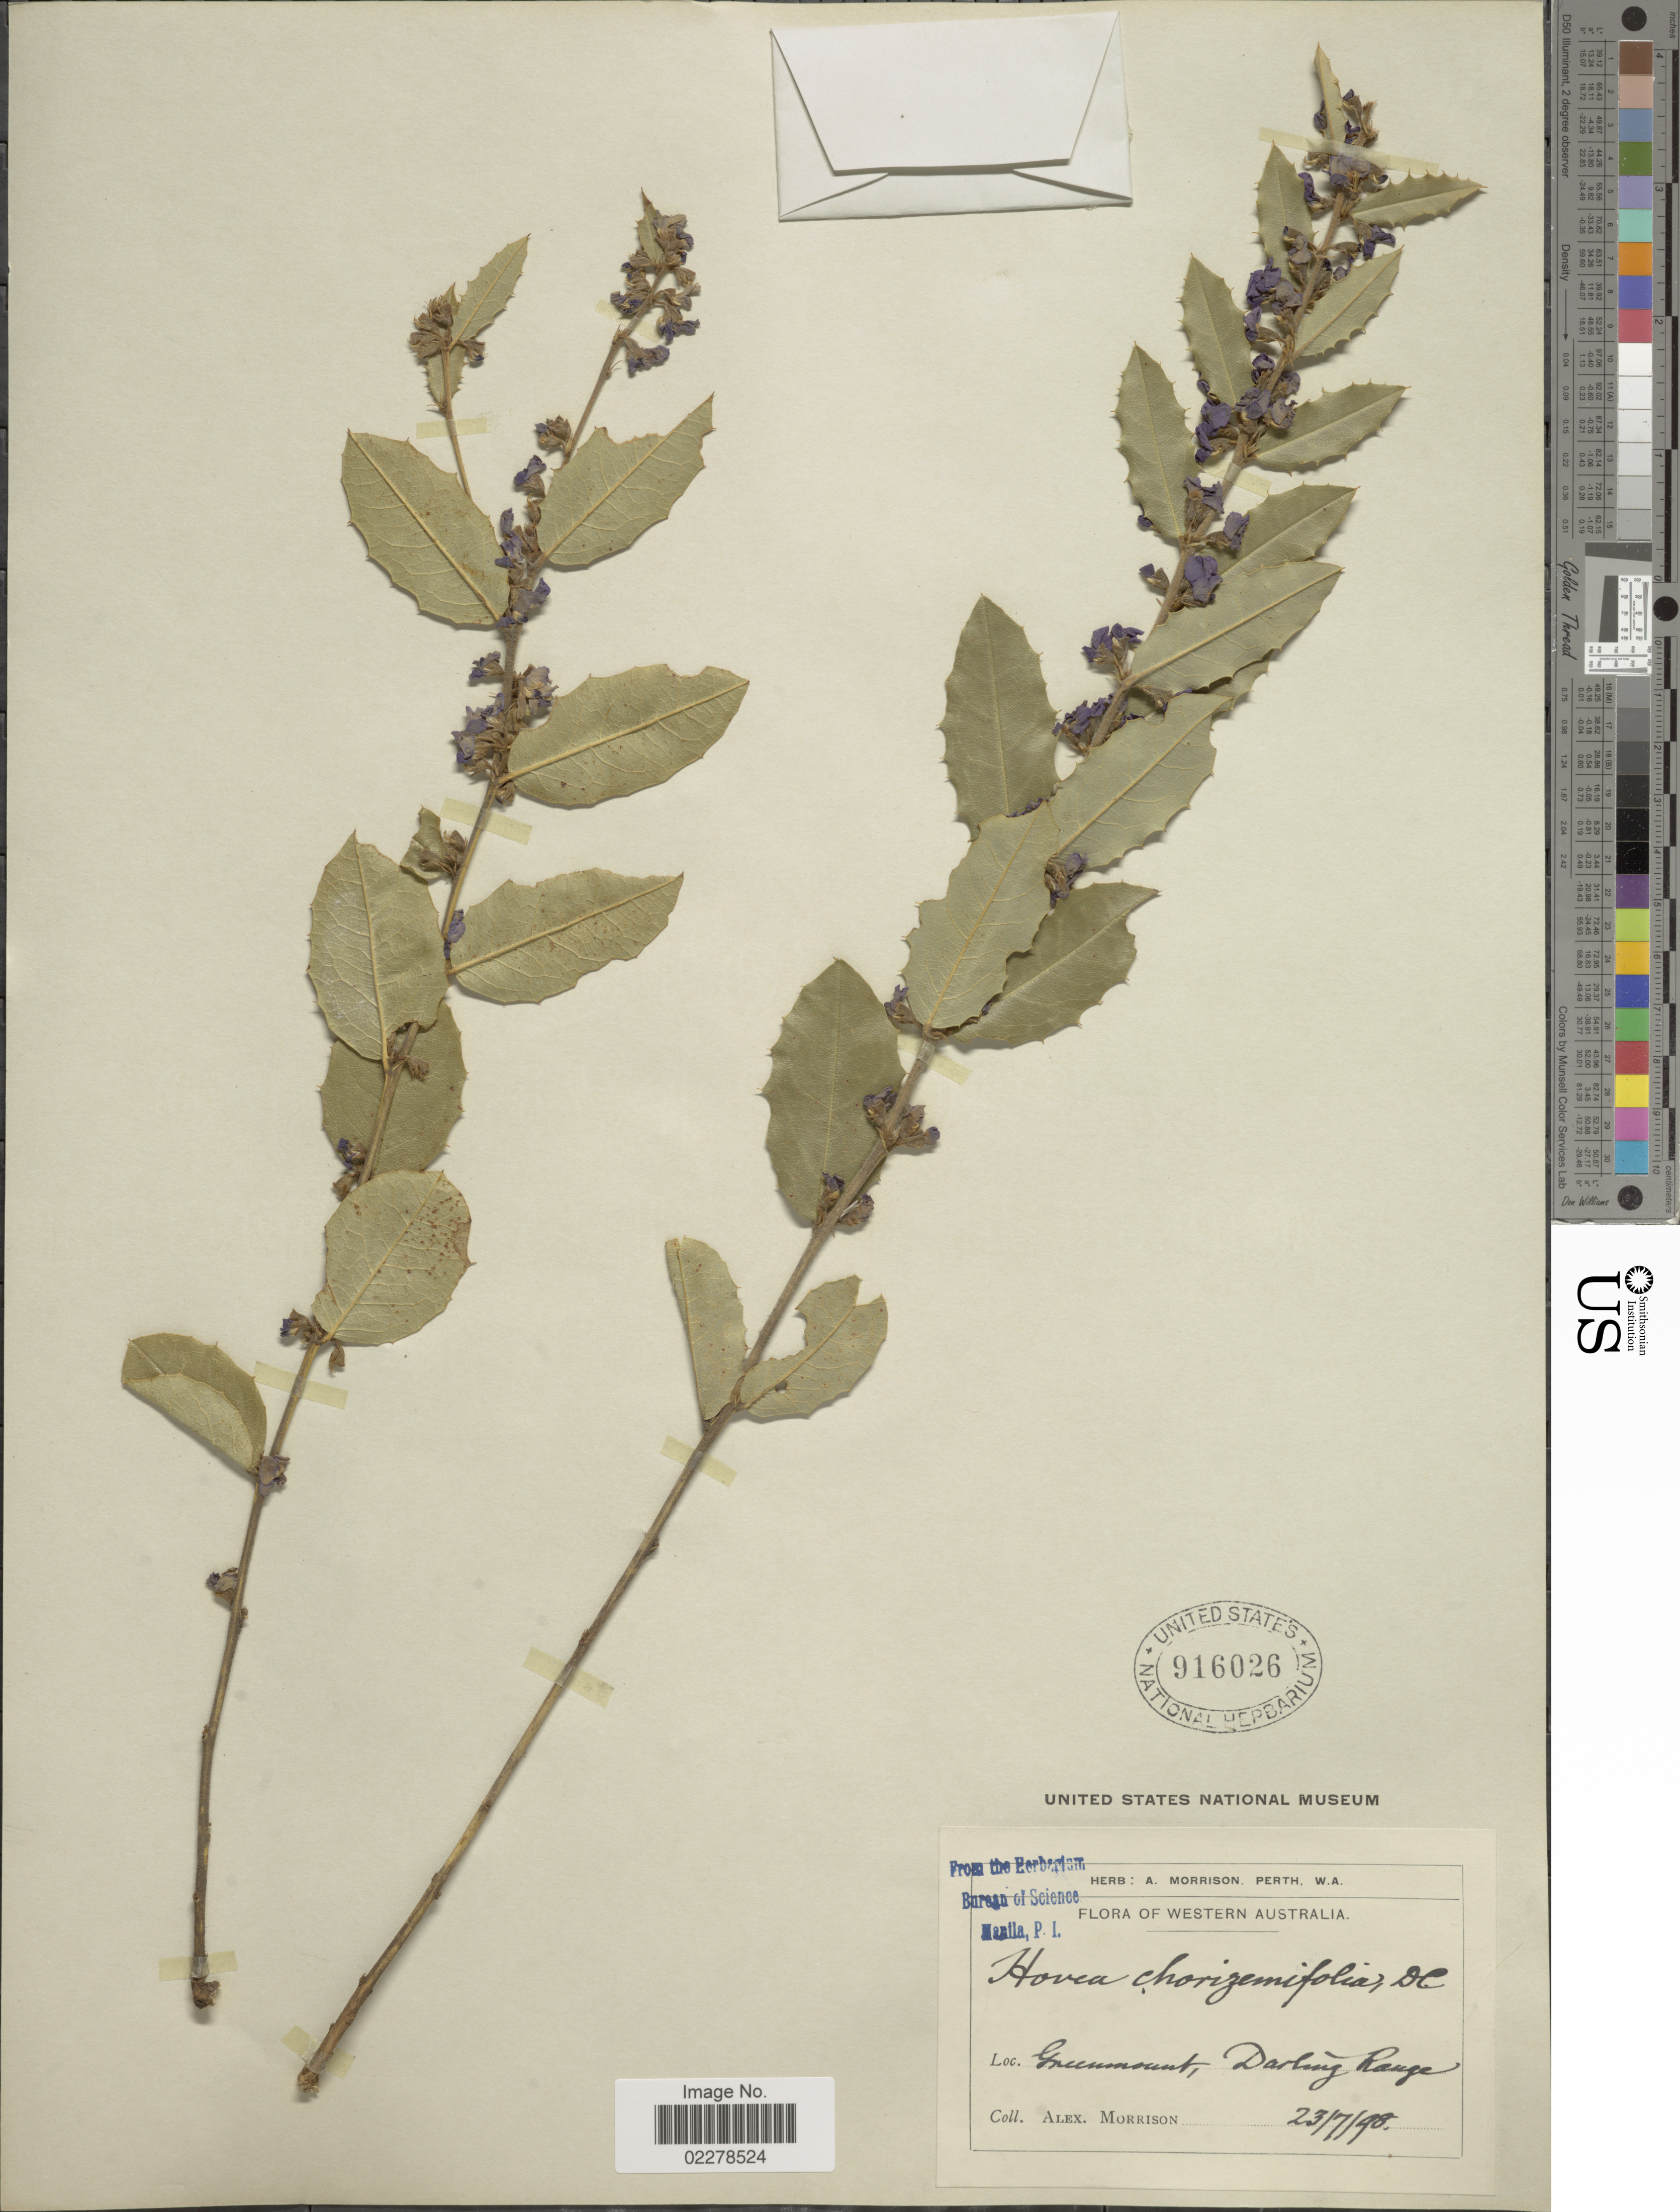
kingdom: Plantae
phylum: Tracheophyta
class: Magnoliopsida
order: Fabales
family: Fabaceae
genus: Hovea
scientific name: Hovea chorizemifolia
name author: DC.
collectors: A. Morrison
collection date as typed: Transcribed d/m/y: 23/7/98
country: Australia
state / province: Western Australia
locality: Greenmount, Darling Range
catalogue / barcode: US 916026